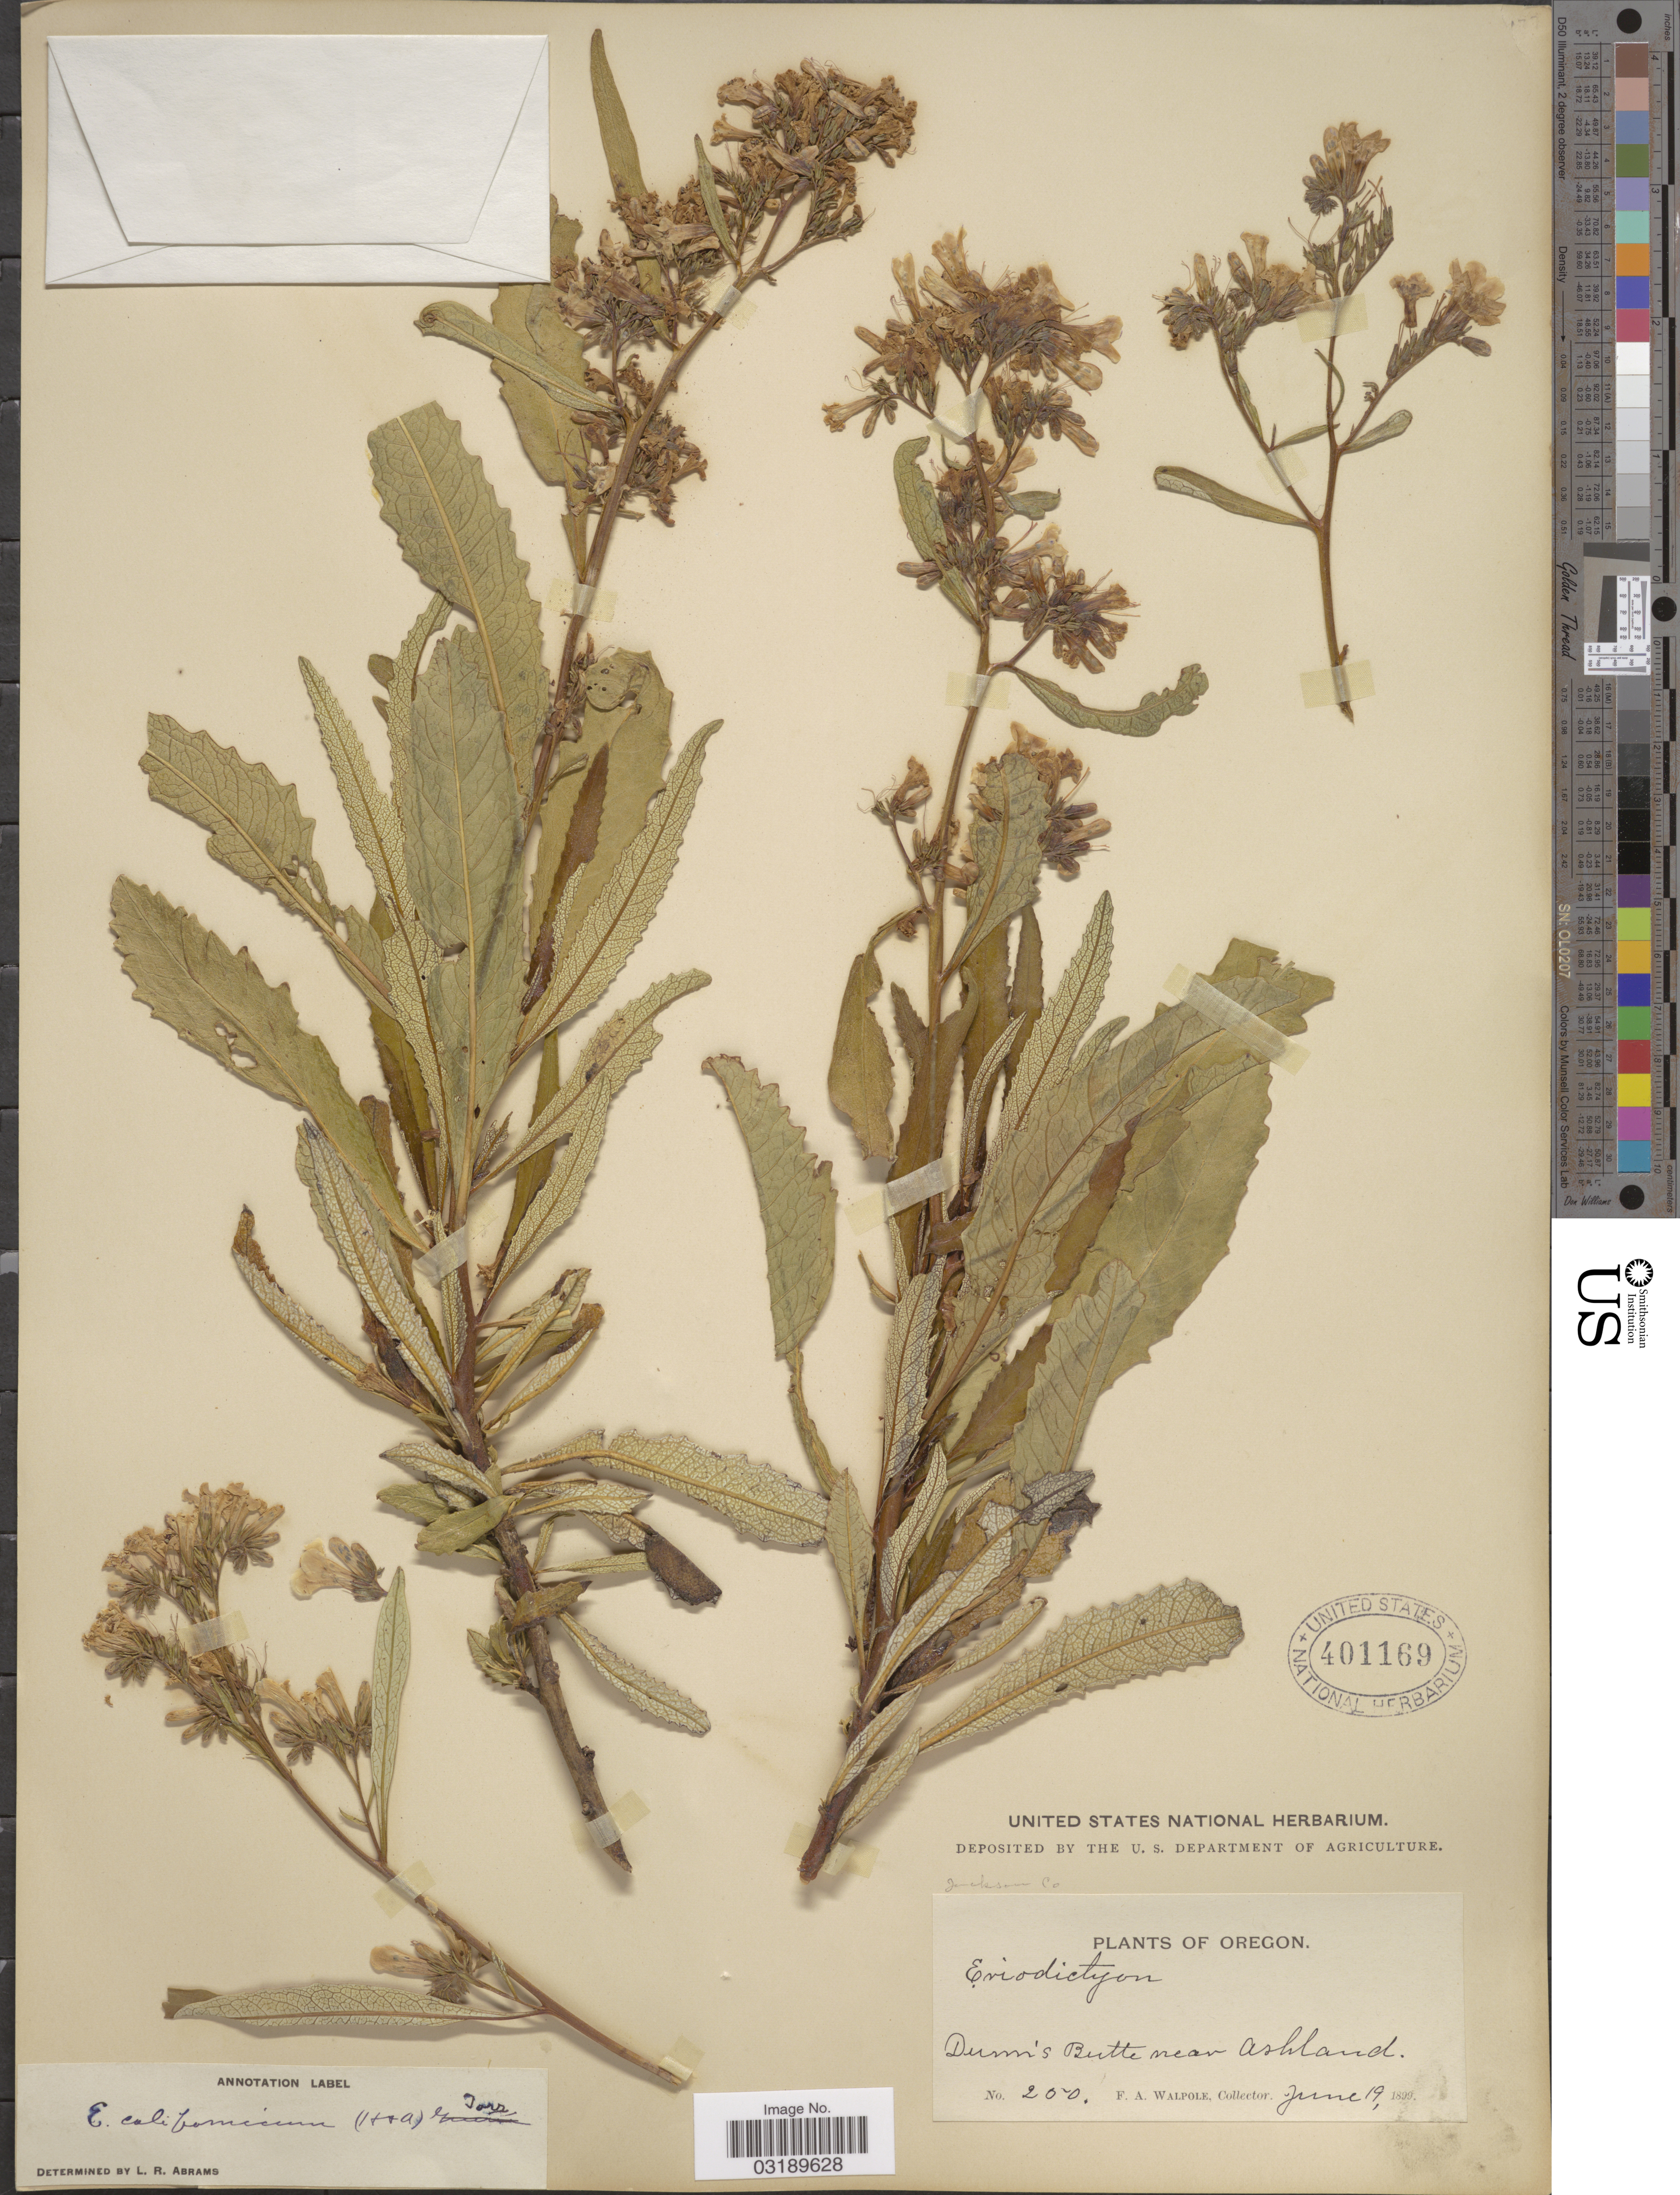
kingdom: Plantae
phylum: Tracheophyta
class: Magnoliopsida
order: Boraginales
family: Namaceae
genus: Eriodictyon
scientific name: Eriodictyon californicum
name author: (Hook. & Arn.) Torr.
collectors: F. Walpole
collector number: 260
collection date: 1899-06-19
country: United States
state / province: Oregon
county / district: Jackson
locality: Jackson Co. Dunn's Butte near Ashland.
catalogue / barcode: US 401169